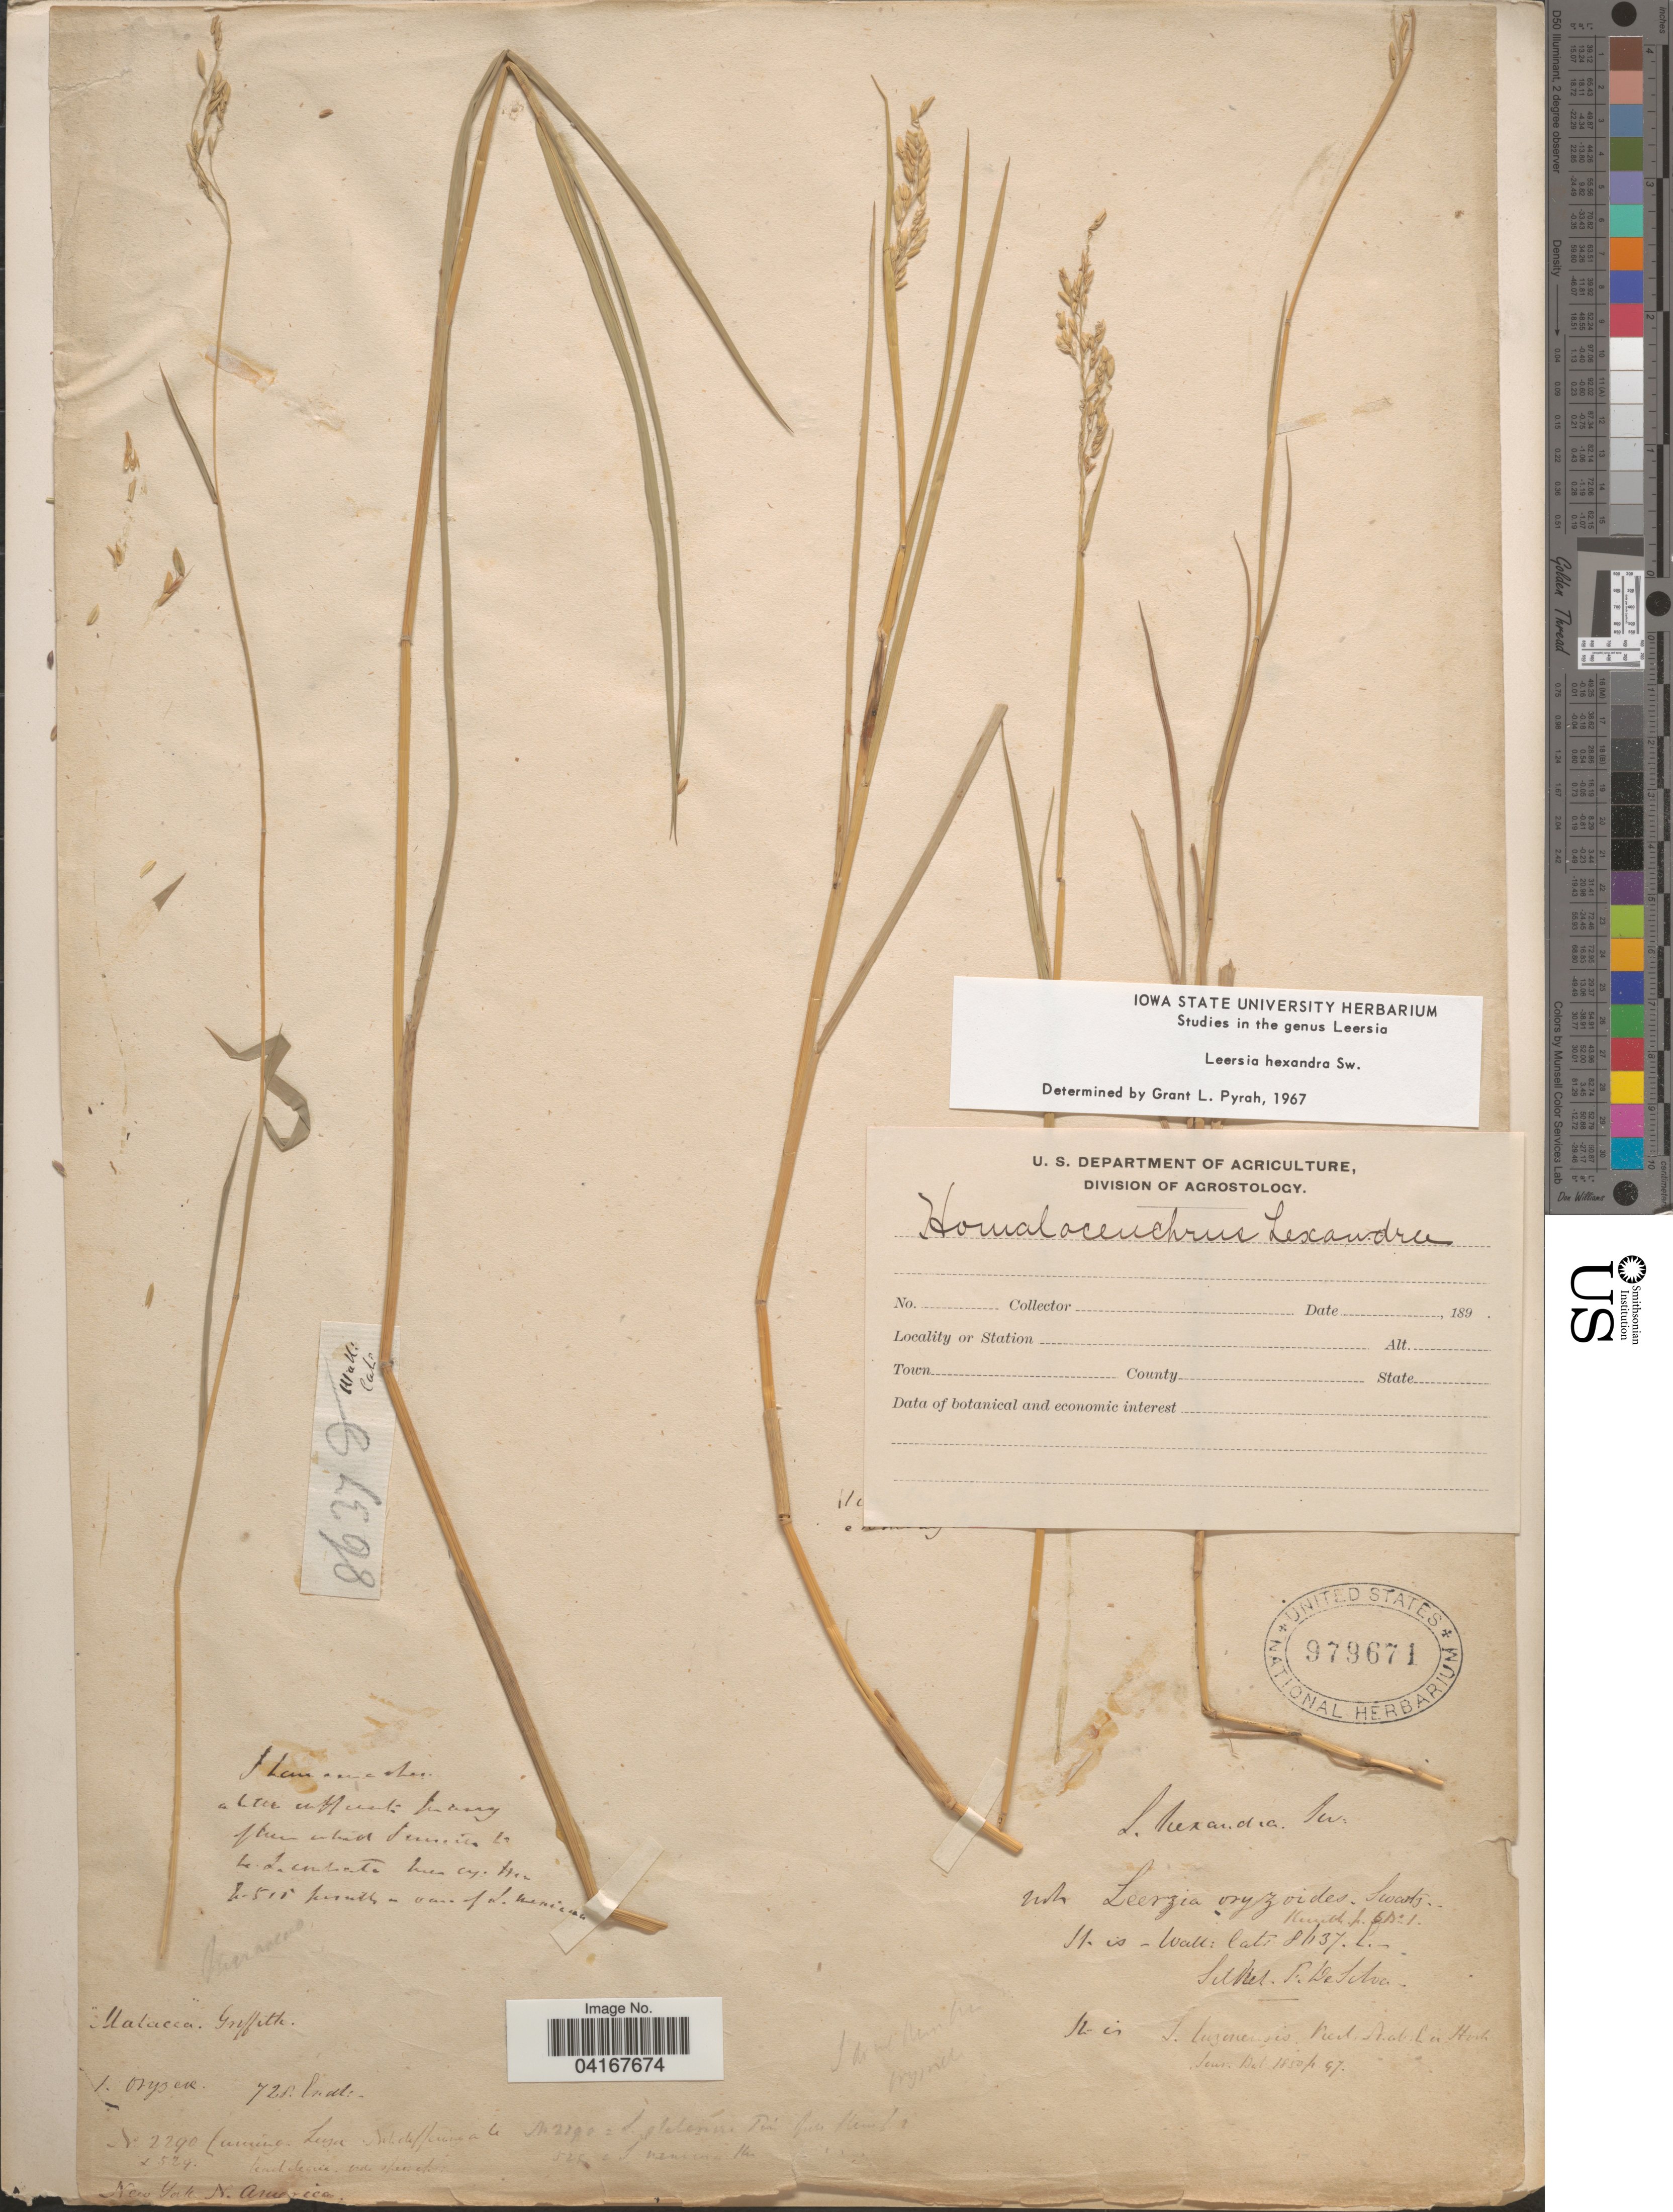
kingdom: Plantae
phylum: Tracheophyta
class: Liliopsida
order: Poales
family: Poaceae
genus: Leersia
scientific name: Leersia hexandra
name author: Sw.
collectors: Griffith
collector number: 2290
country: United States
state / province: New York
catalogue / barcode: US 979671